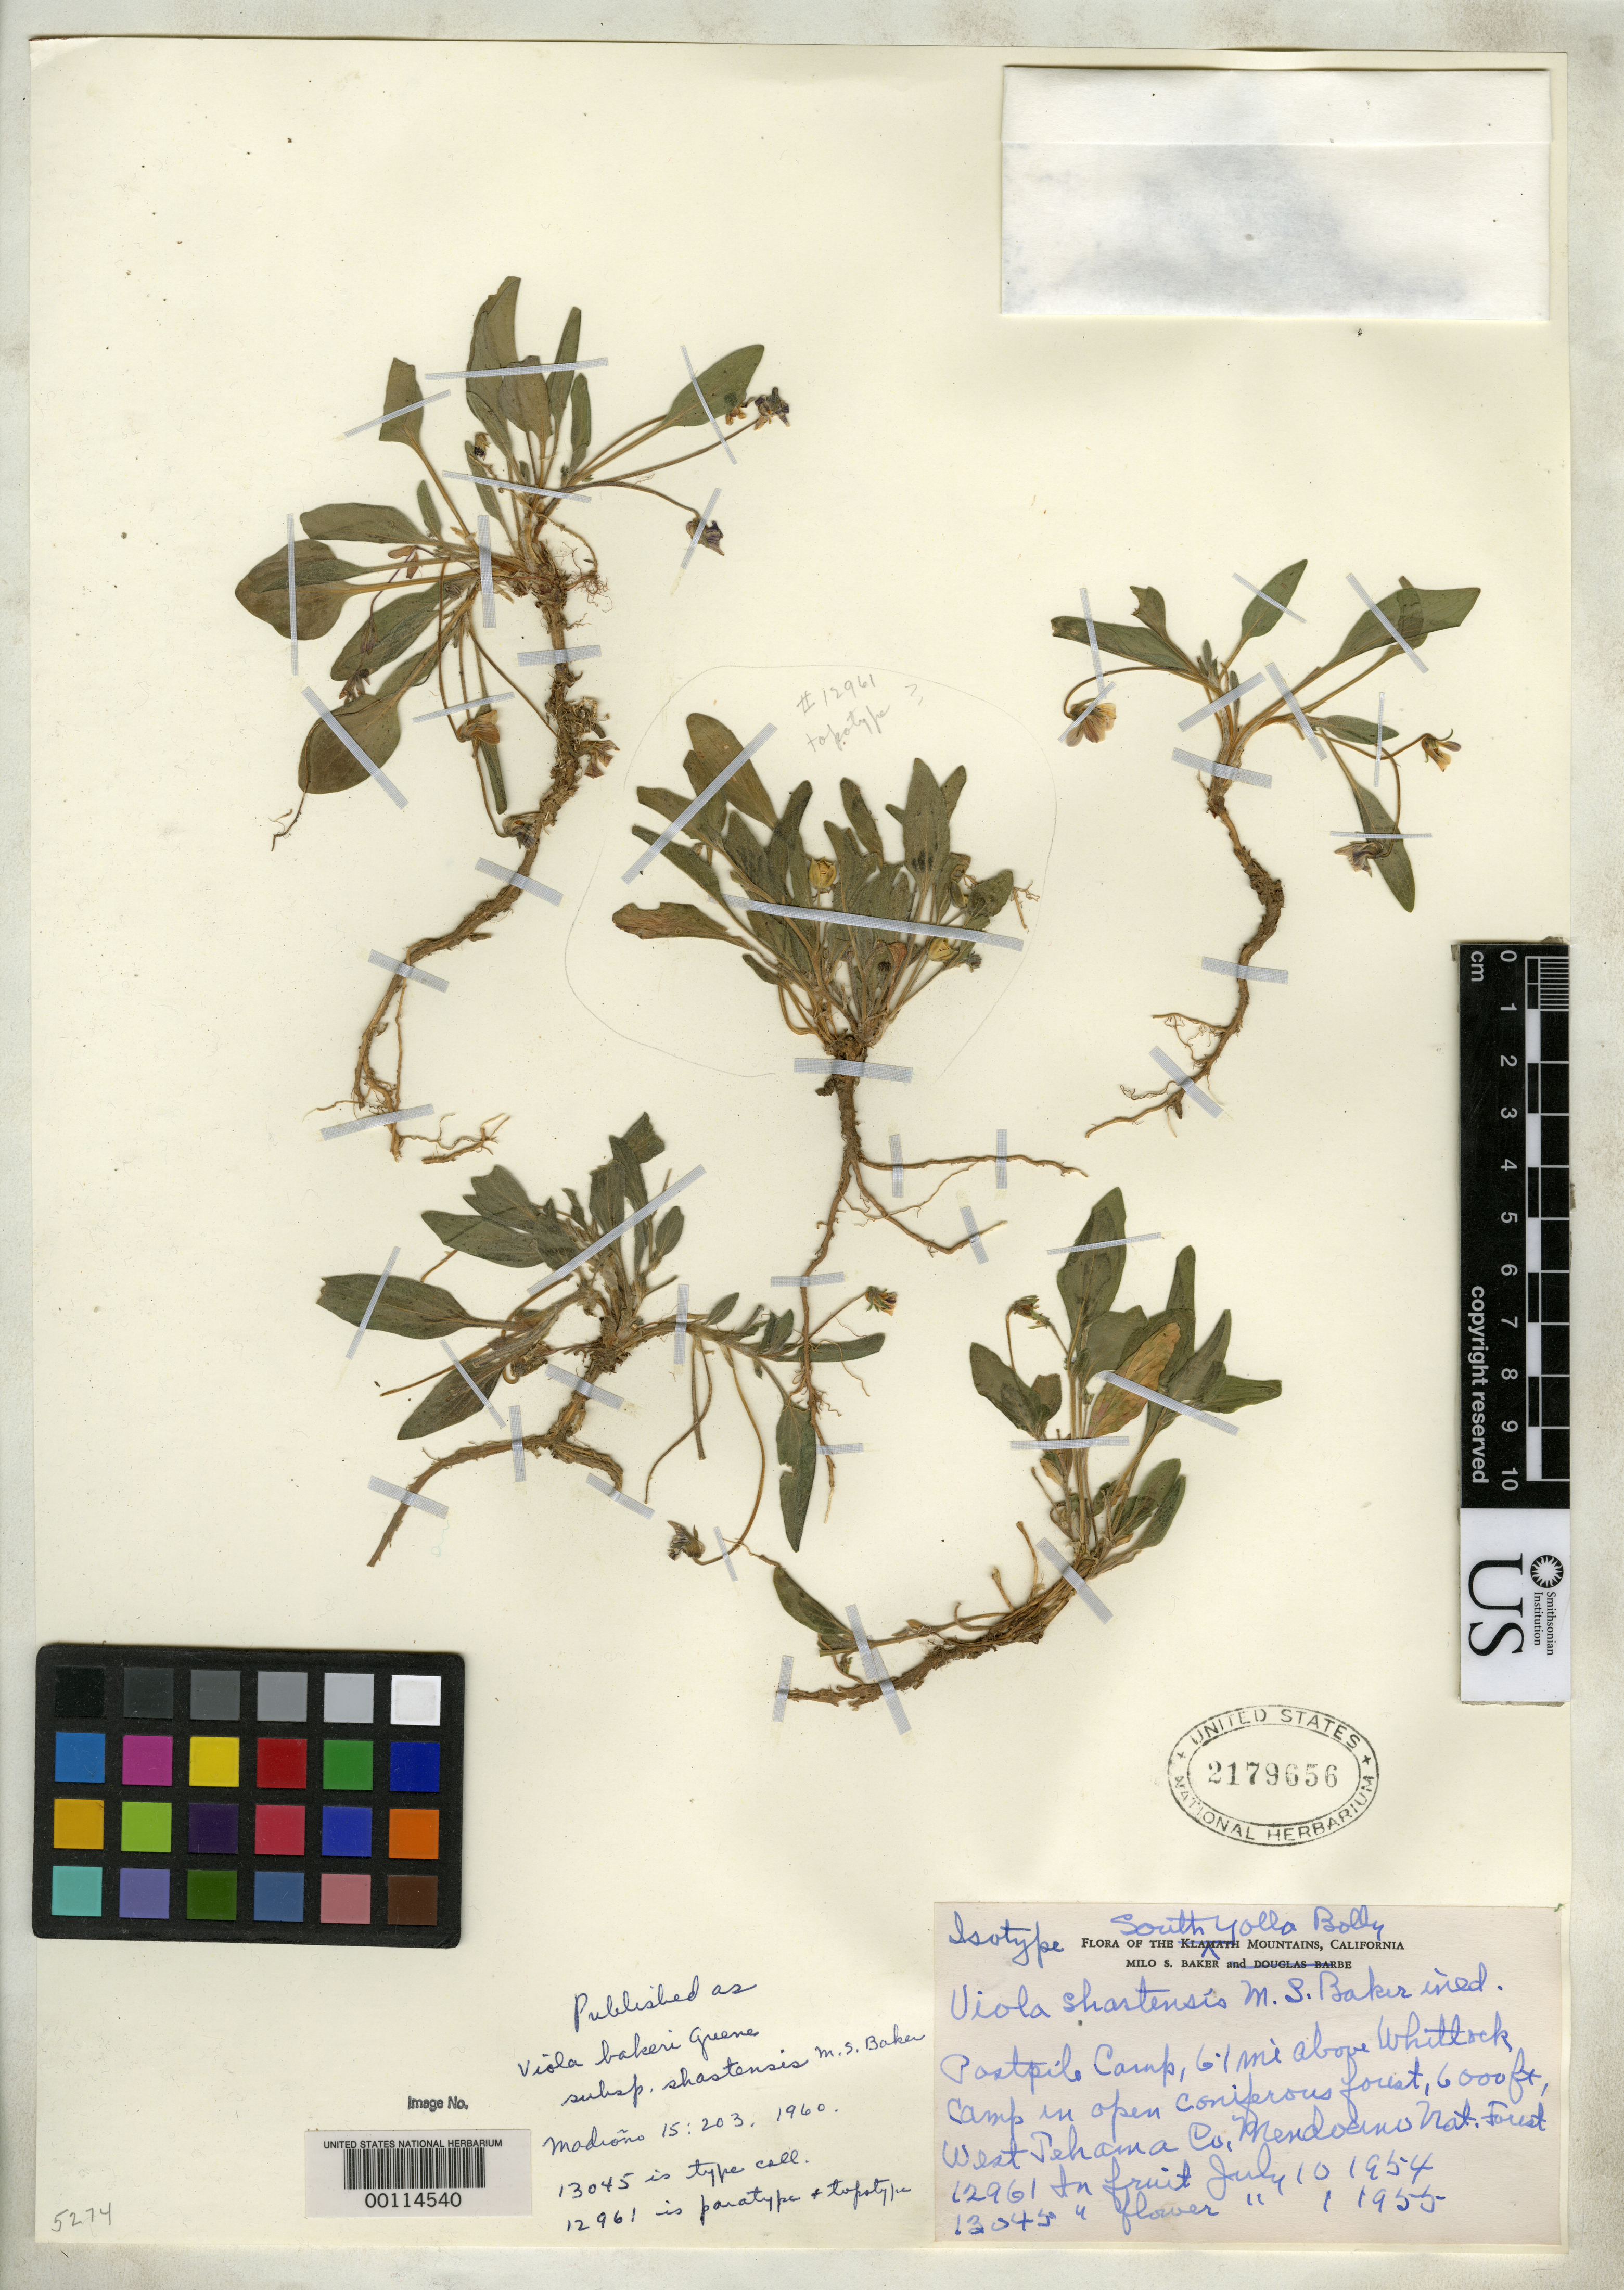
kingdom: Plantae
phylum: Tracheophyta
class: Magnoliopsida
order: Malpighiales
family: Violaceae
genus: Viola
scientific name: Viola bakeri subsp. shastensis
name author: M.S. Baker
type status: Isotype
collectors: M. S. Baker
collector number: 13045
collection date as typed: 01 Jul 1960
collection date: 1960-07-01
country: United States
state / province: California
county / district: Tehama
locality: Mendocino National Forest.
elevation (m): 1829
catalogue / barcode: US 2179656